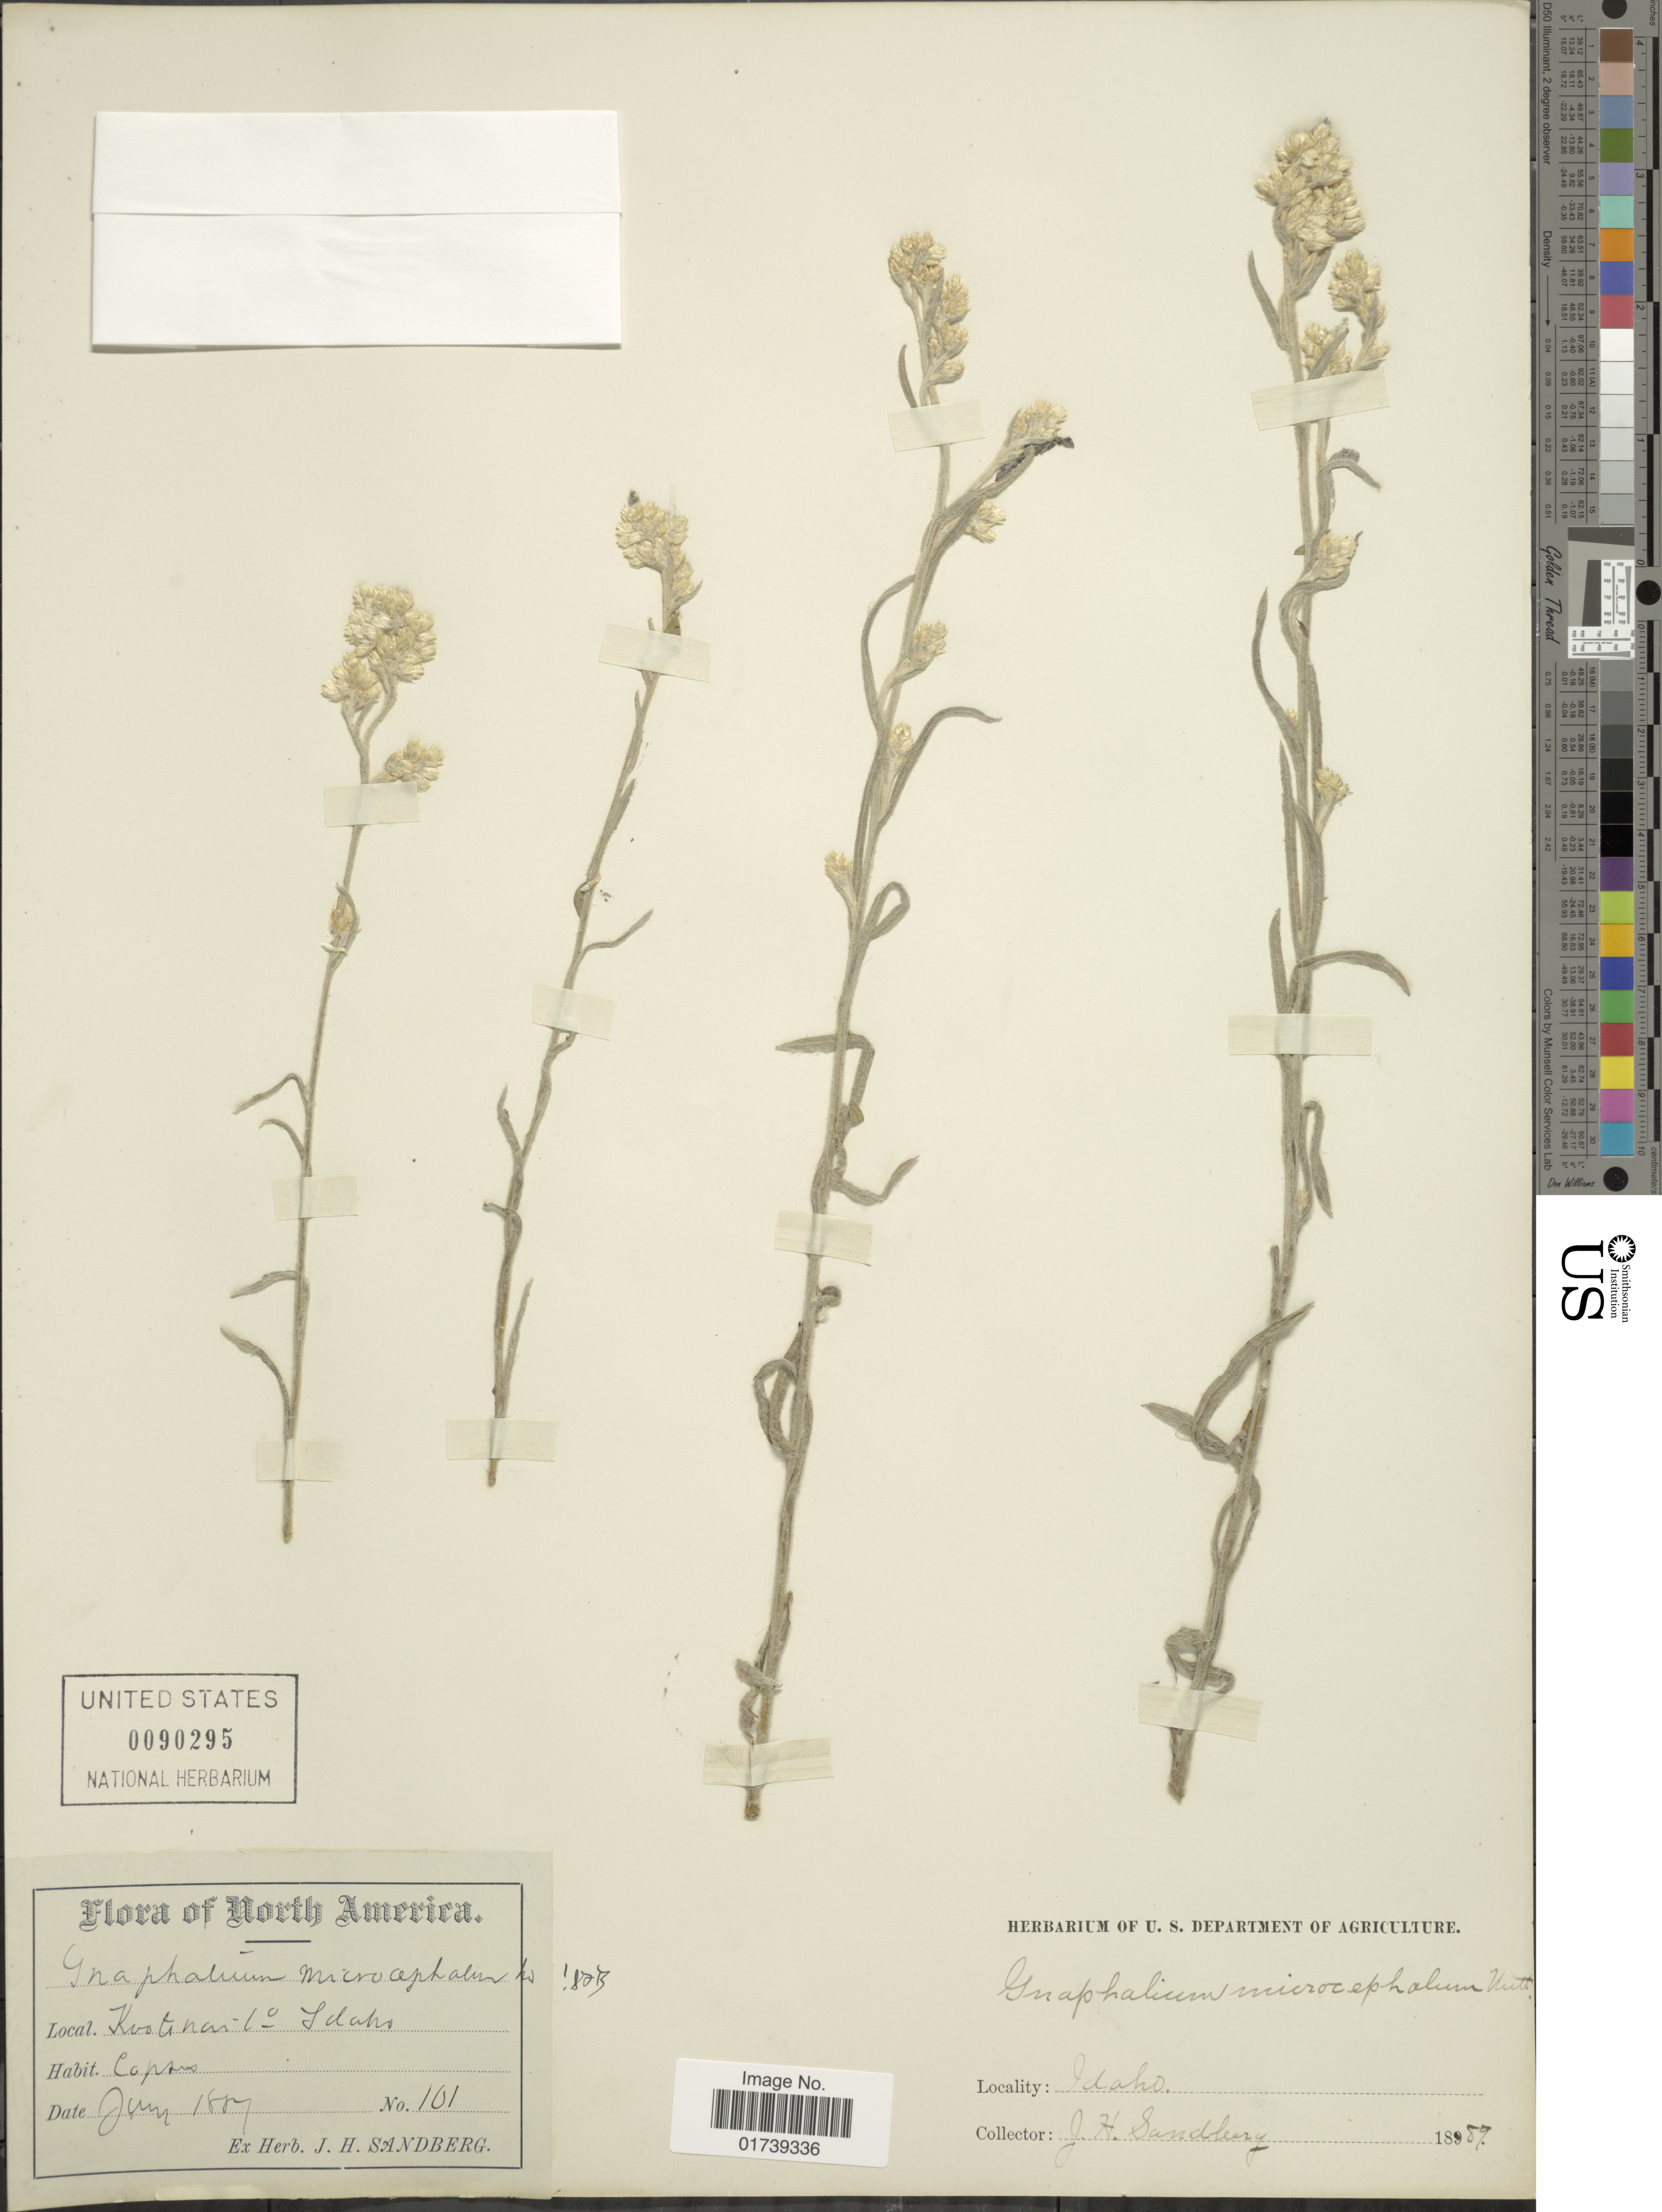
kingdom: Plantae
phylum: Tracheophyta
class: Magnoliopsida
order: Asterales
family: Asteraceae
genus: Pseudognaphalium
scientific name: Pseudognaphalium microcephalum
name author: (Nutt.) Anderb.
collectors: J. H. Sandberg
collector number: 101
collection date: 1889-01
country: United States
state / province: Idaho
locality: Kootenai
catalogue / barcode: US 90295